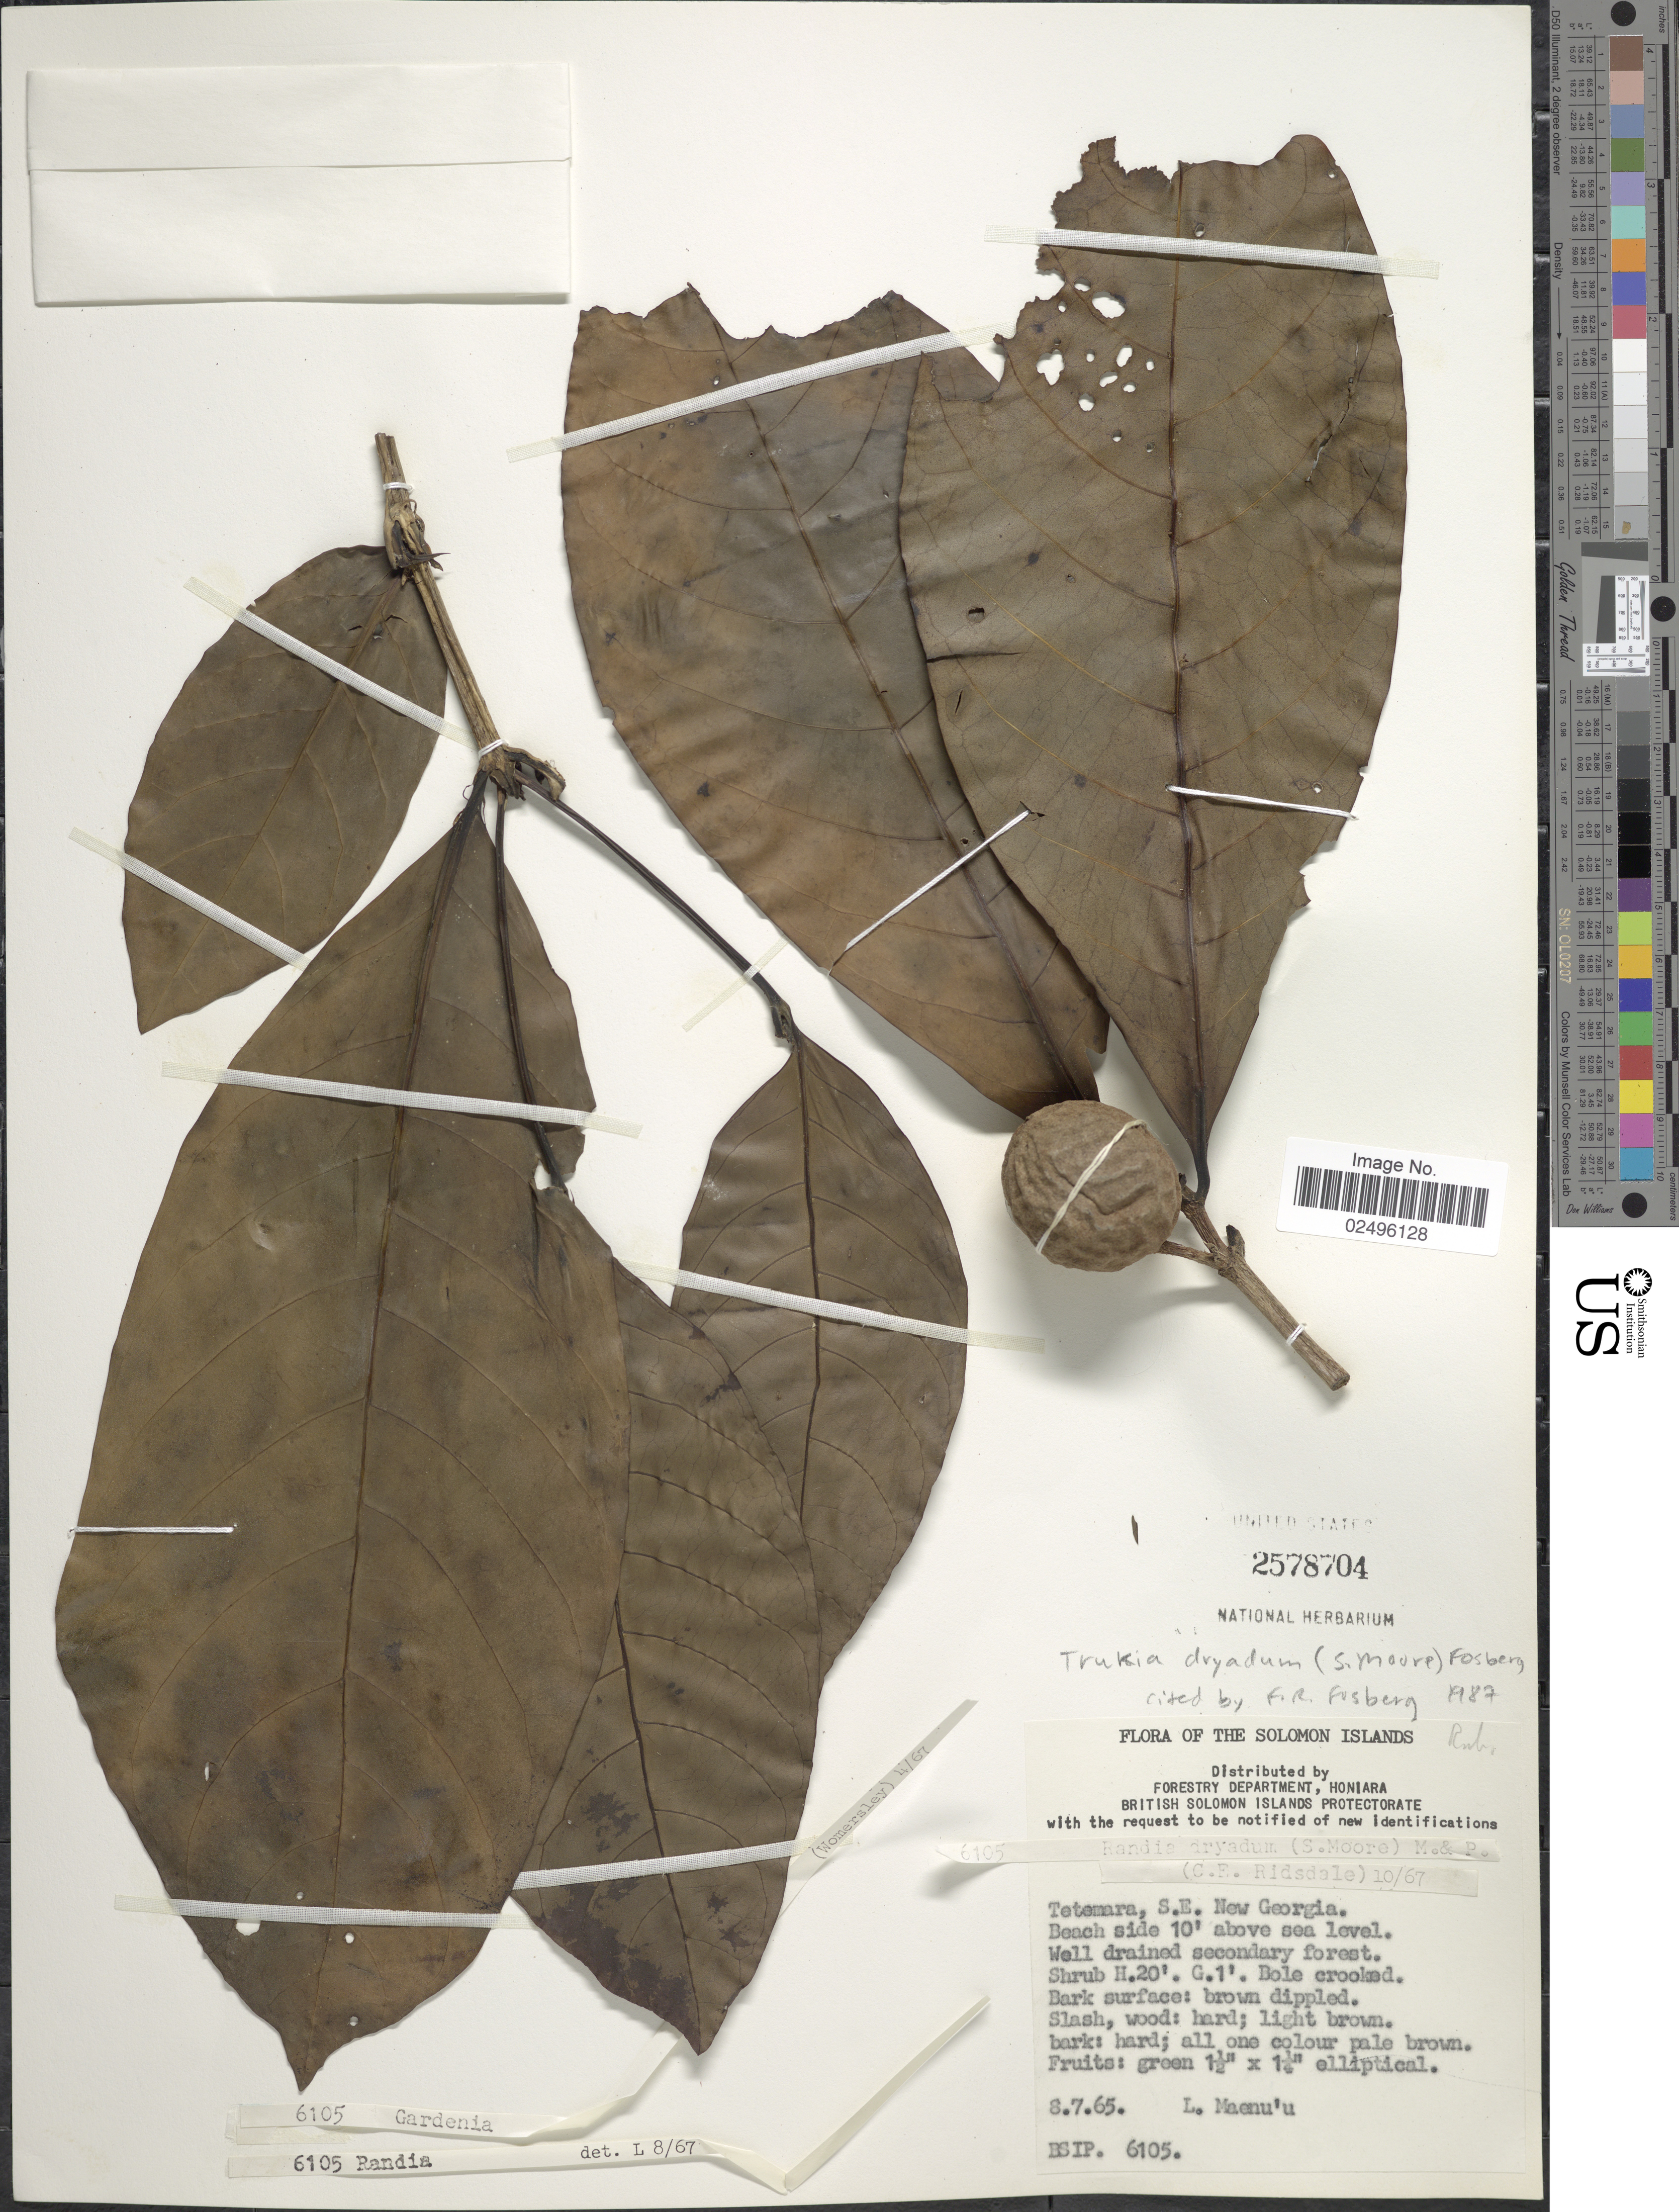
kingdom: Plantae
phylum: Tracheophyta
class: Magnoliopsida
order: Gentianales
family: Rubiaceae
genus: Trukia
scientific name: Trukia dryadum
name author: (S. Moore) Fosberg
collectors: L. Maenu'u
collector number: BSIP 6105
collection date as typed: Transcribed d/m/y: 8/7/65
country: Solomon Islands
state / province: Solomon Islands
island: New Georgia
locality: Tetemara, S. E. New Georgia. beach side 10'. Well drained secondary forest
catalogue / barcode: US 2578704